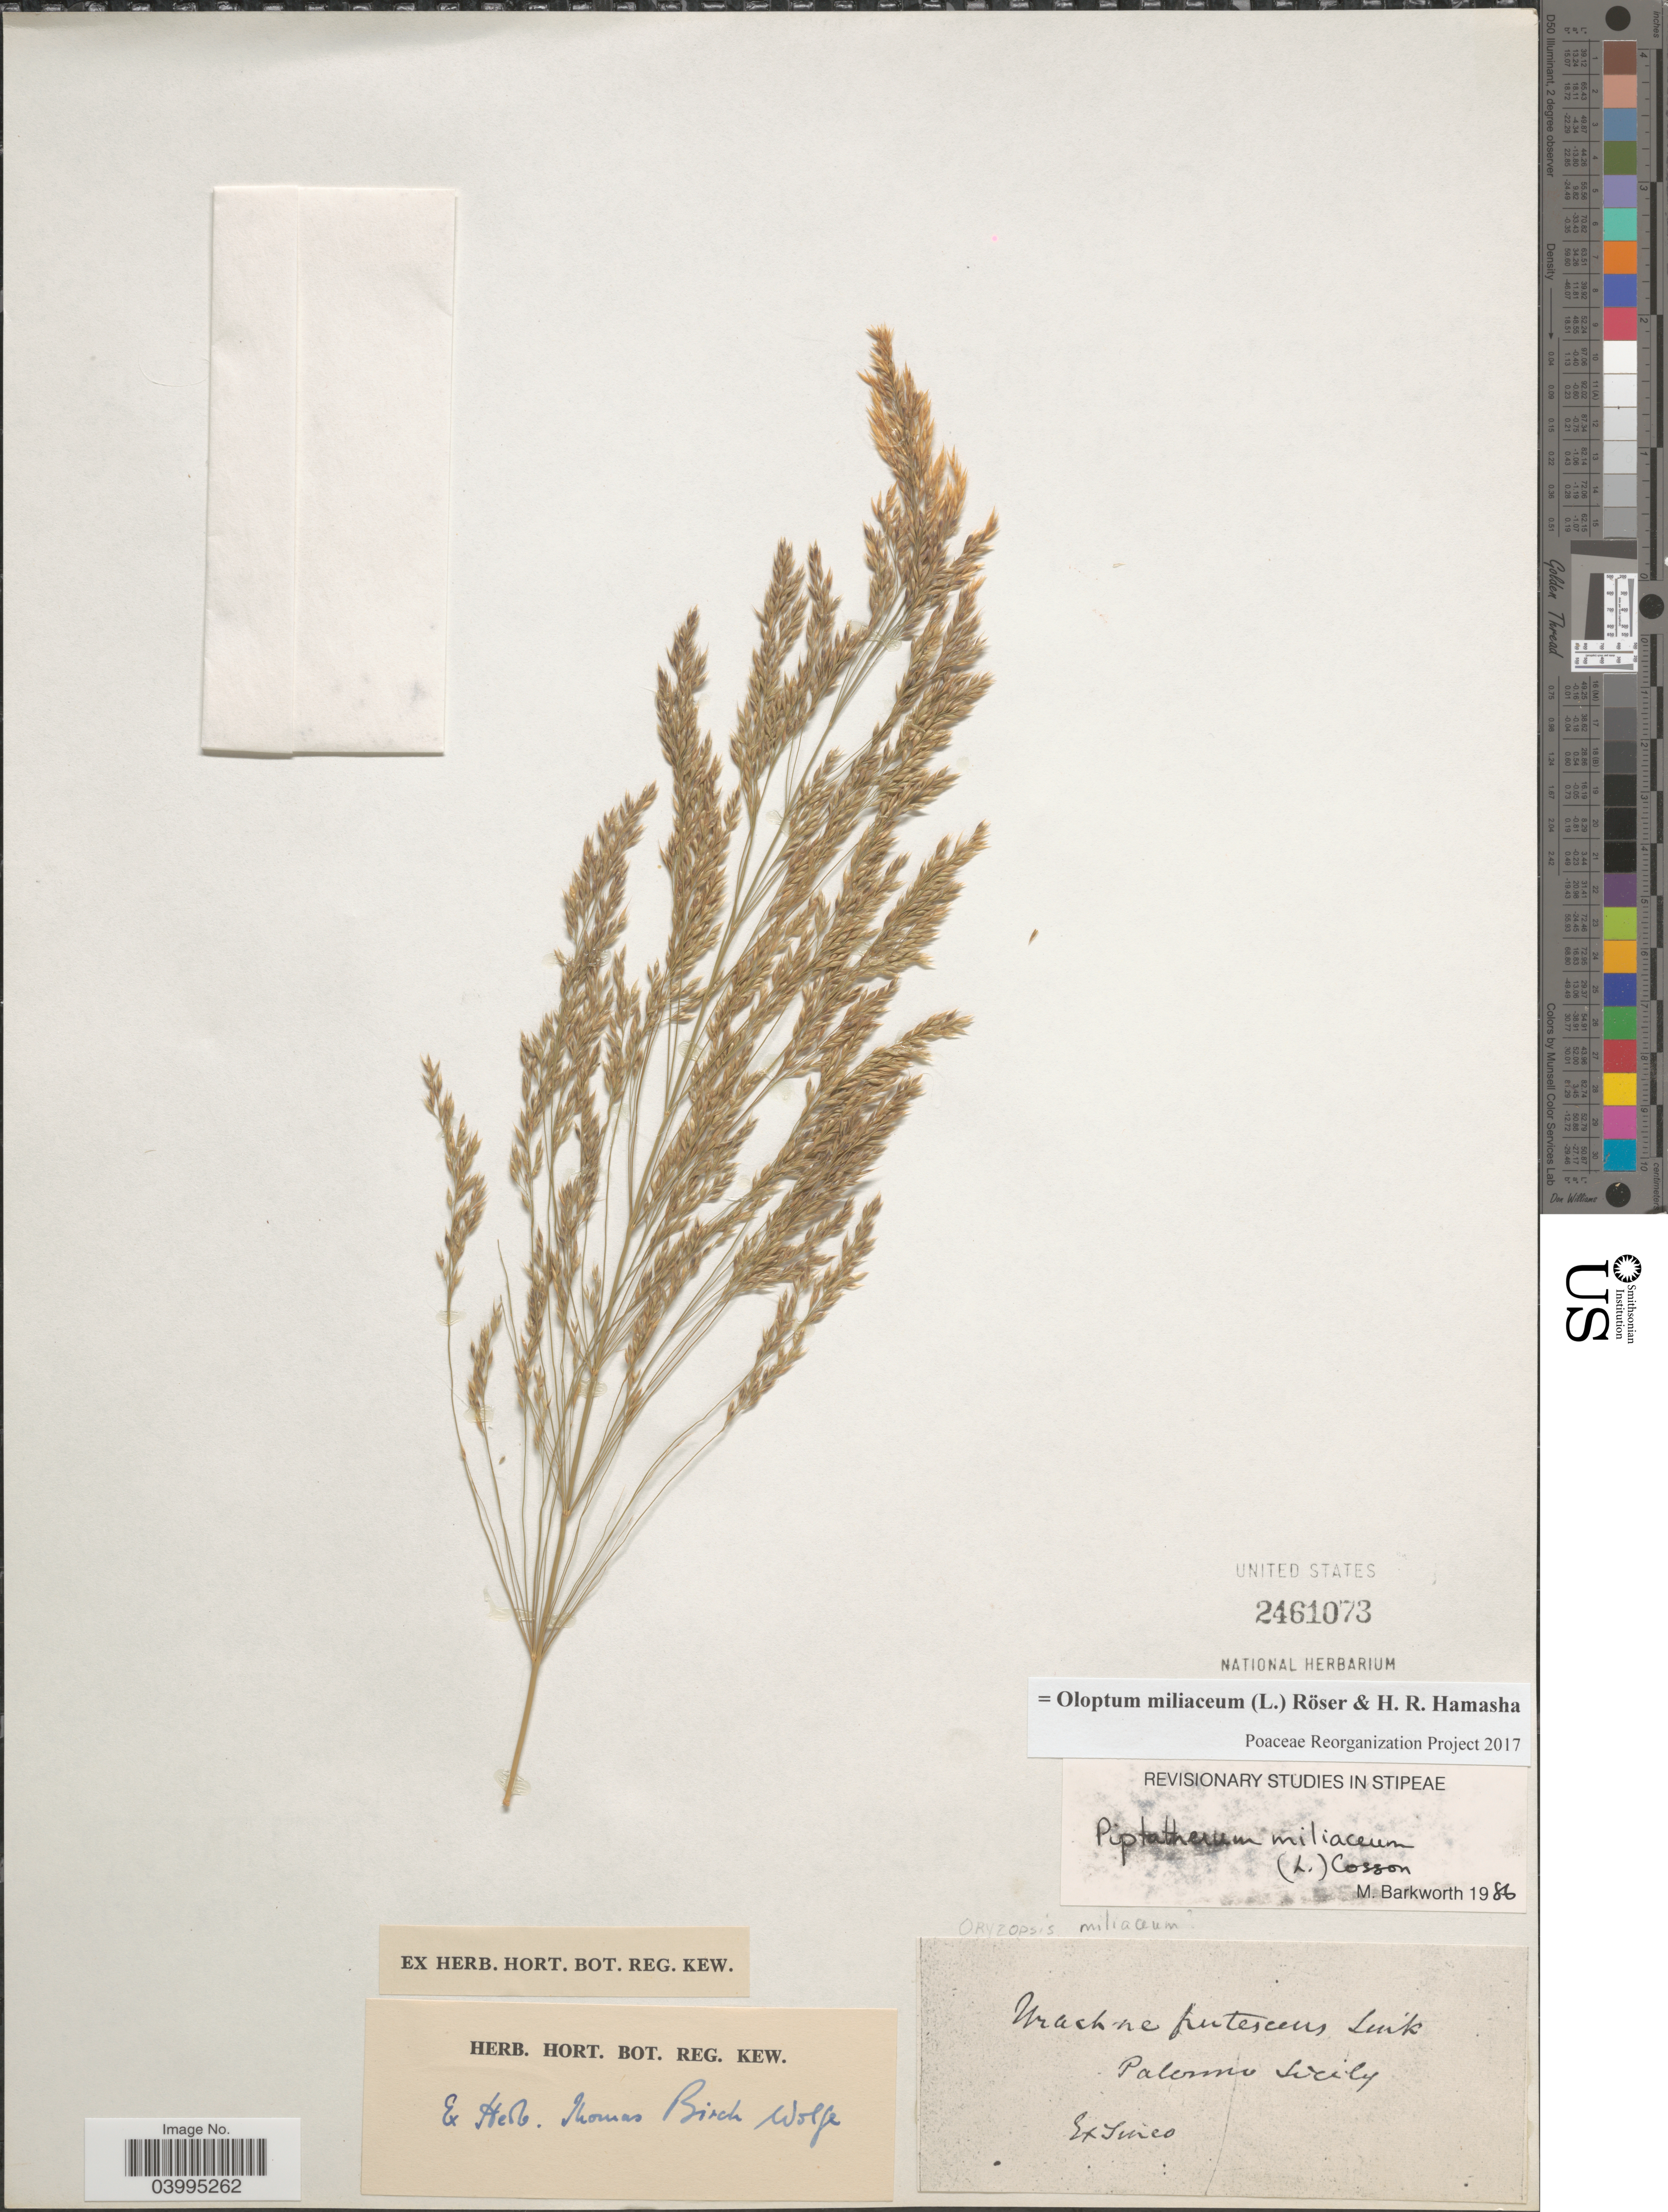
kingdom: Plantae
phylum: Tracheophyta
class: Liliopsida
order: Poales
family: Poaceae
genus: Oloptum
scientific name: Oloptum miliaceum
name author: Röser & H. R. Hamasha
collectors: Ex herb. Thomas Birch Wolfe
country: Italy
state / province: Siciliana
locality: Palermo Sicily.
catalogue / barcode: US 2461073